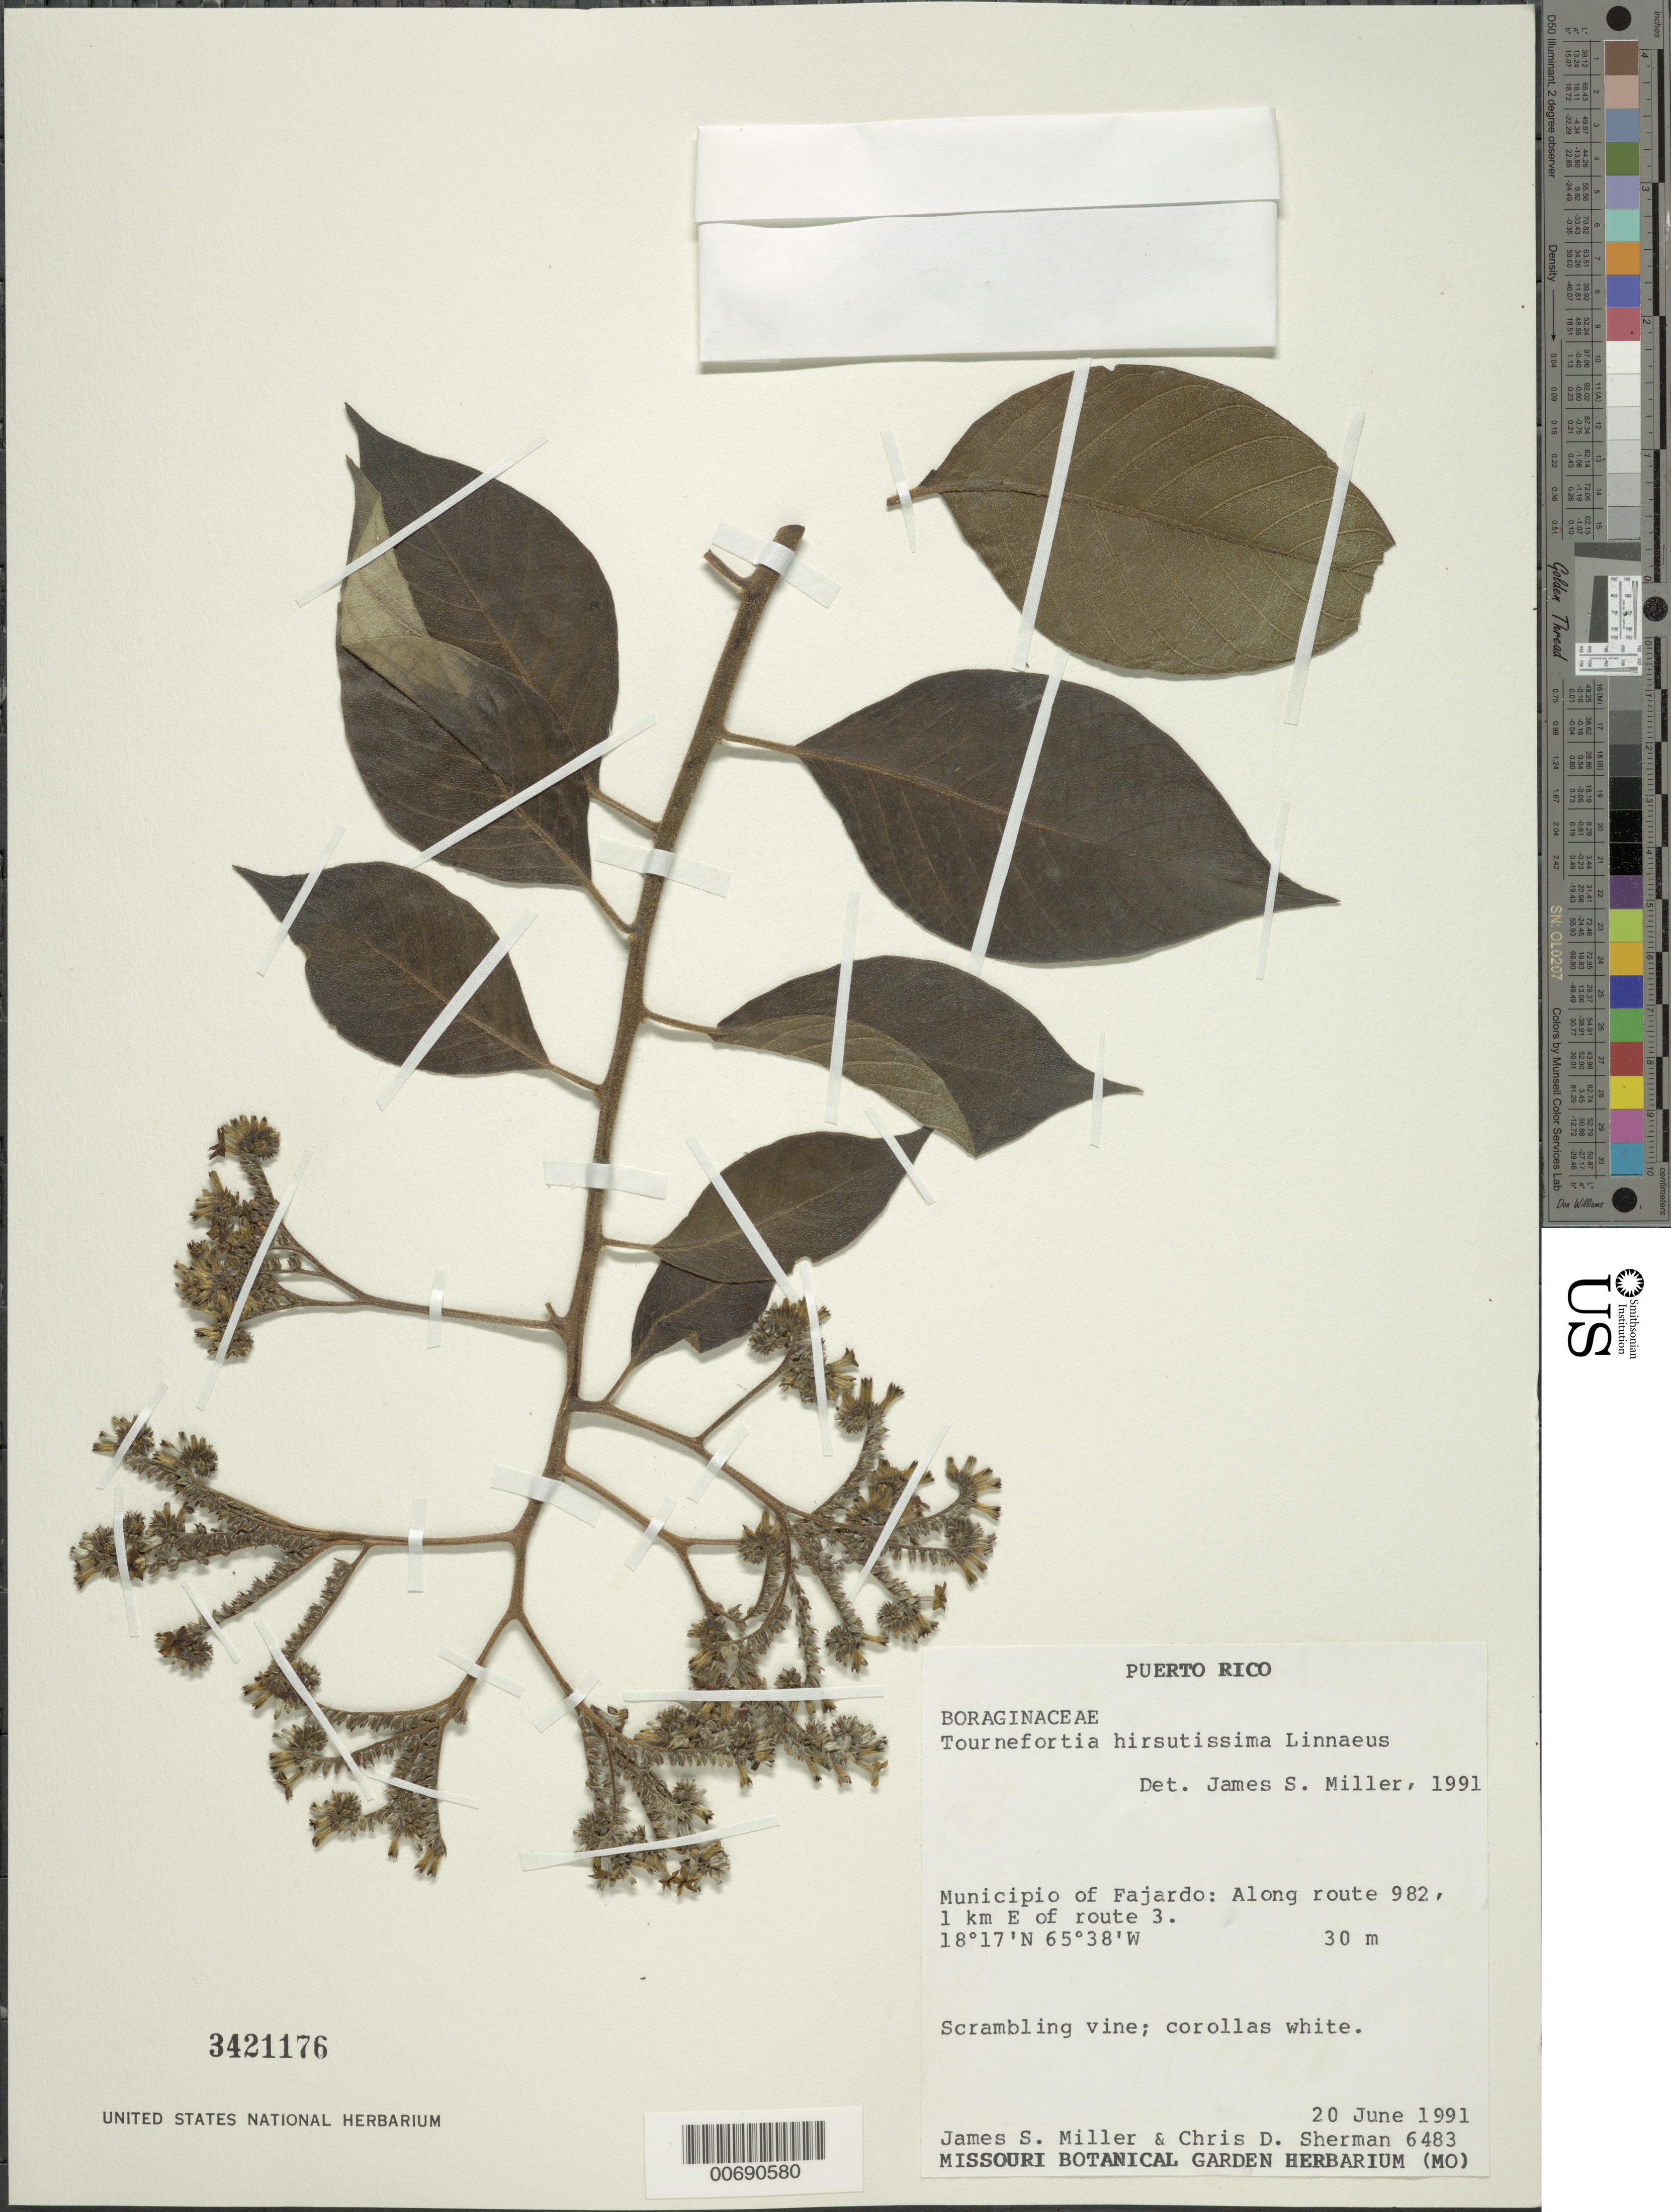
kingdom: Plantae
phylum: Tracheophyta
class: Magnoliopsida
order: Boraginales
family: Heliotropiaceae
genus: Tournefortia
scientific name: Tournefortia hirsutissima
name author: L.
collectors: J. S. Miller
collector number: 6483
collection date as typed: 20 Jun 1991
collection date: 1991-06-20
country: Puerto Rico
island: Greater Antilles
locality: Mun. Fajardo: along Rte 982, 1 km E of Rte 3.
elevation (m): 30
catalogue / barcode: US 3421176